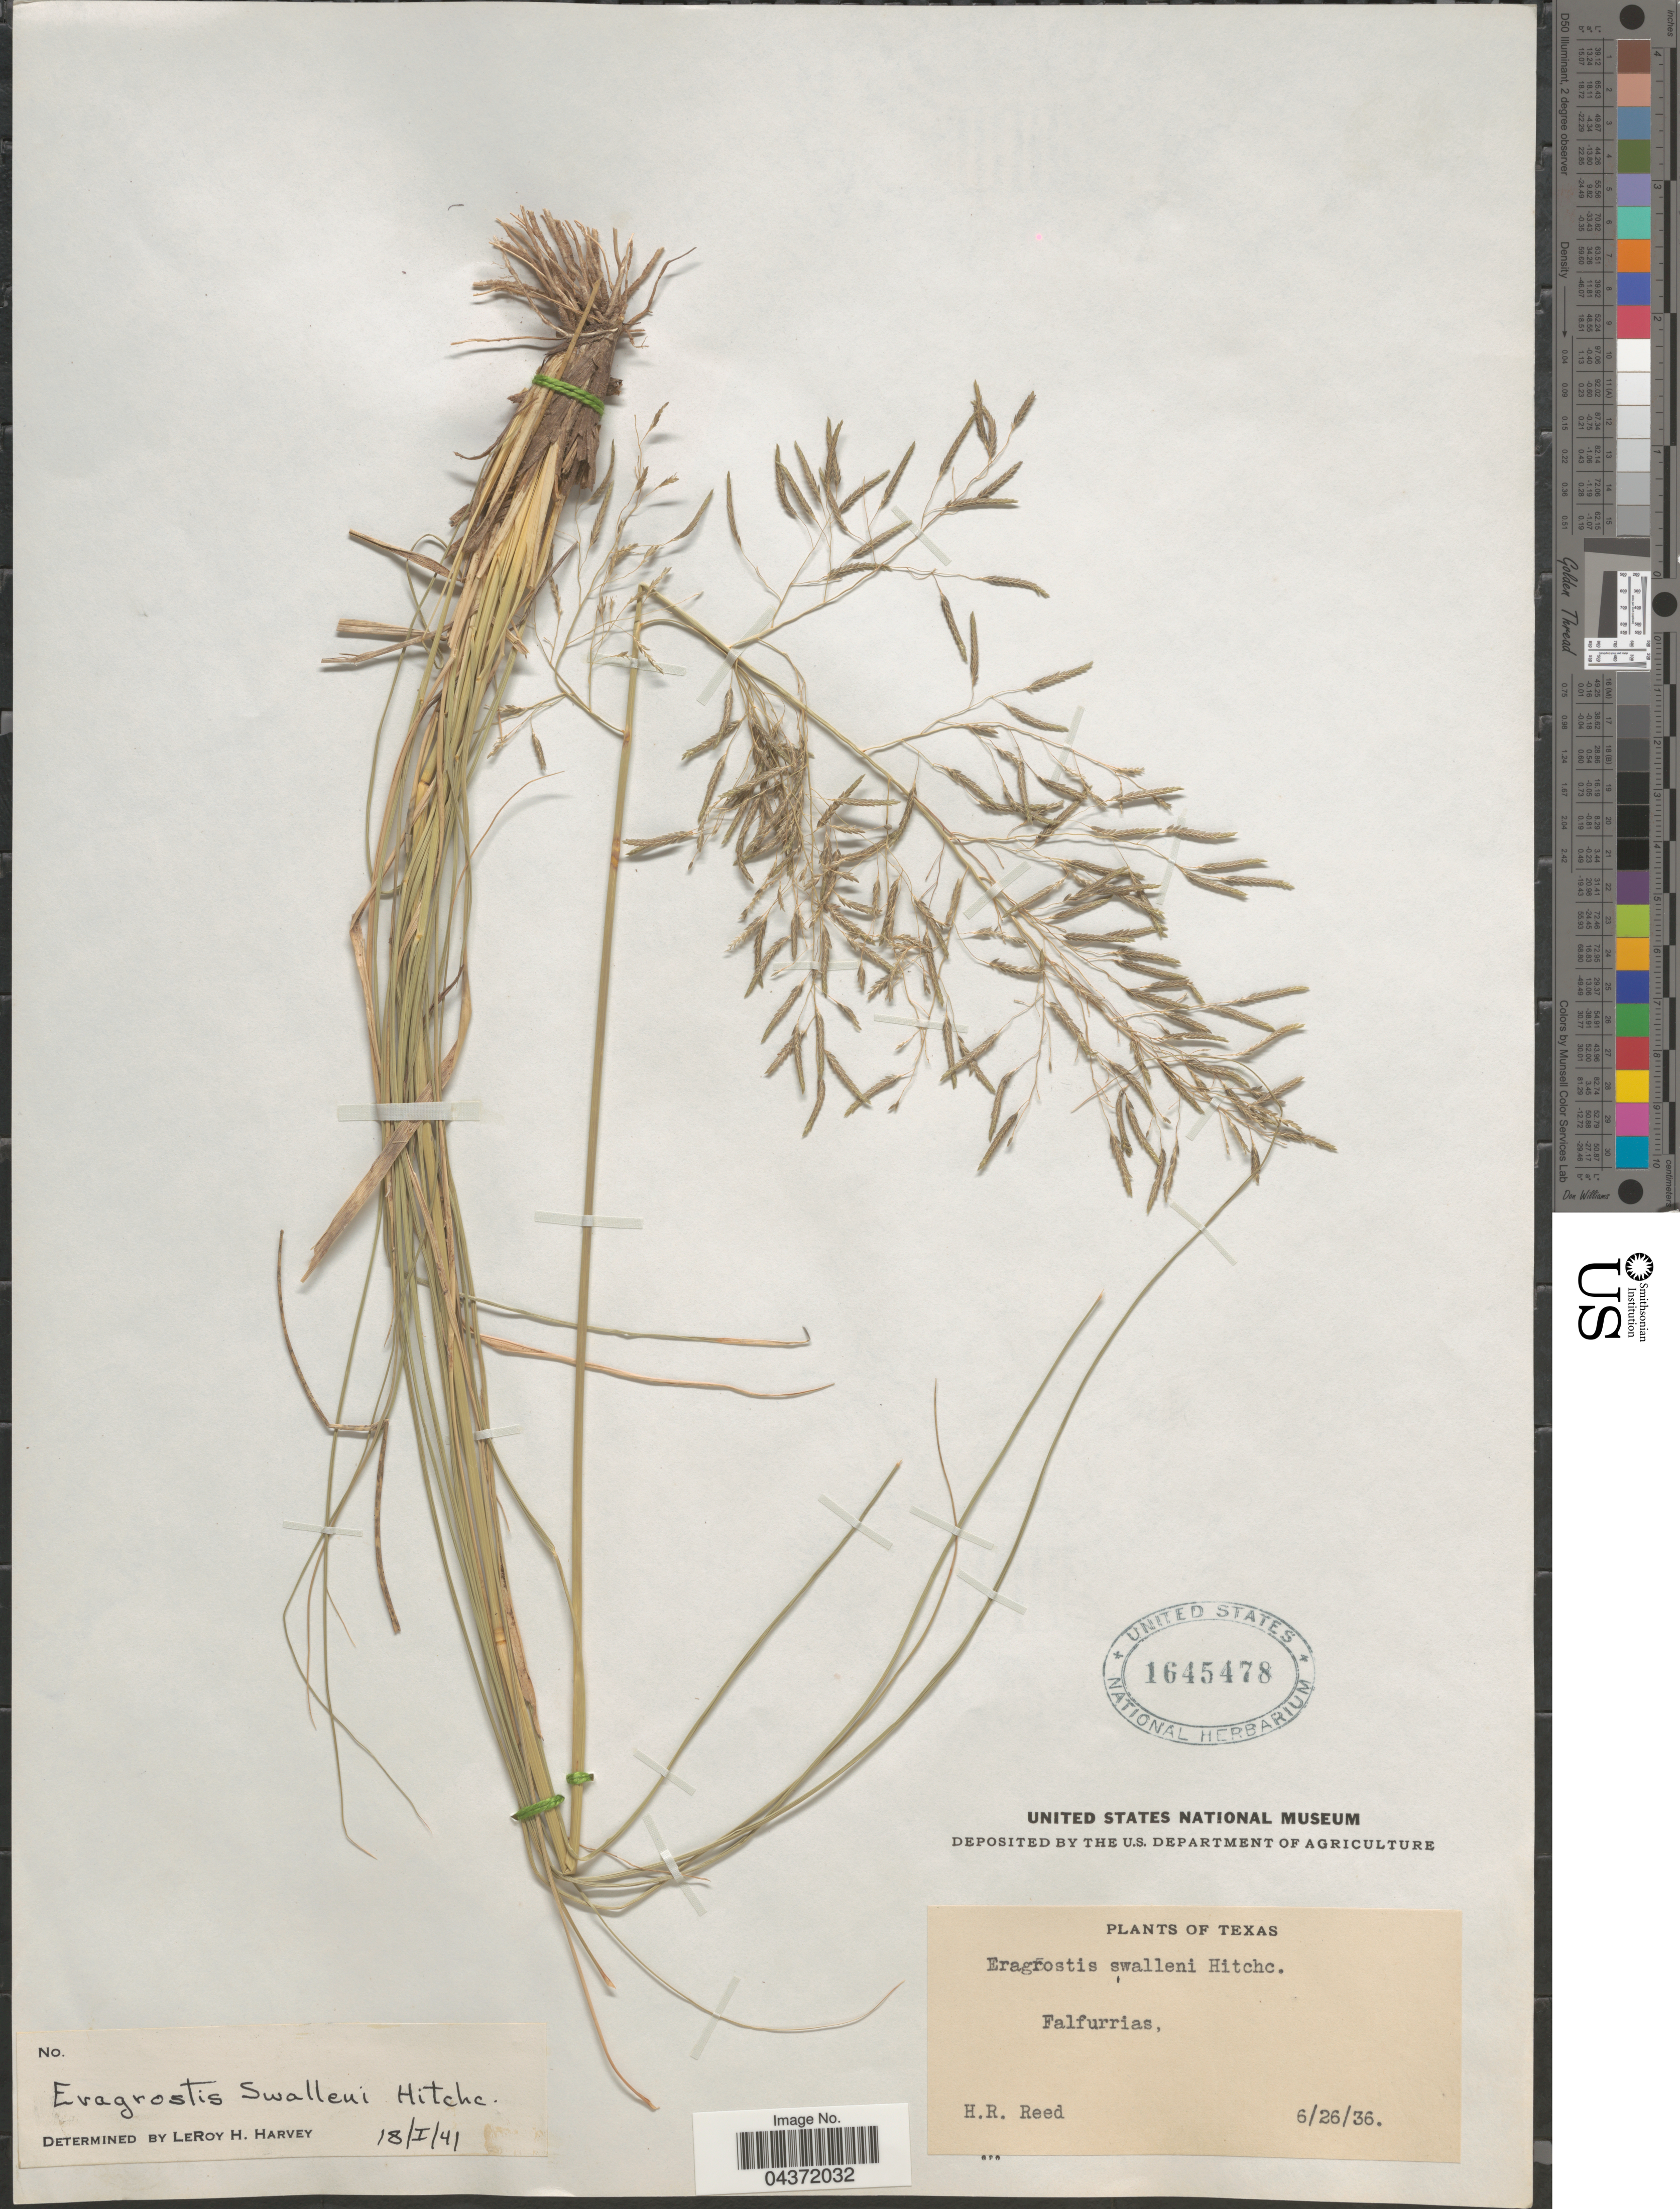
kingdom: Plantae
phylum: Tracheophyta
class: Liliopsida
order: Poales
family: Poaceae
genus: Eragrostis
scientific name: Eragrostis swallenii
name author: Hitchc.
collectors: H. Reed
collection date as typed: Transcribed d/m/y: 26/6/36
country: United States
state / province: Texas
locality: Falfurrias.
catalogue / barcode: US 1645478